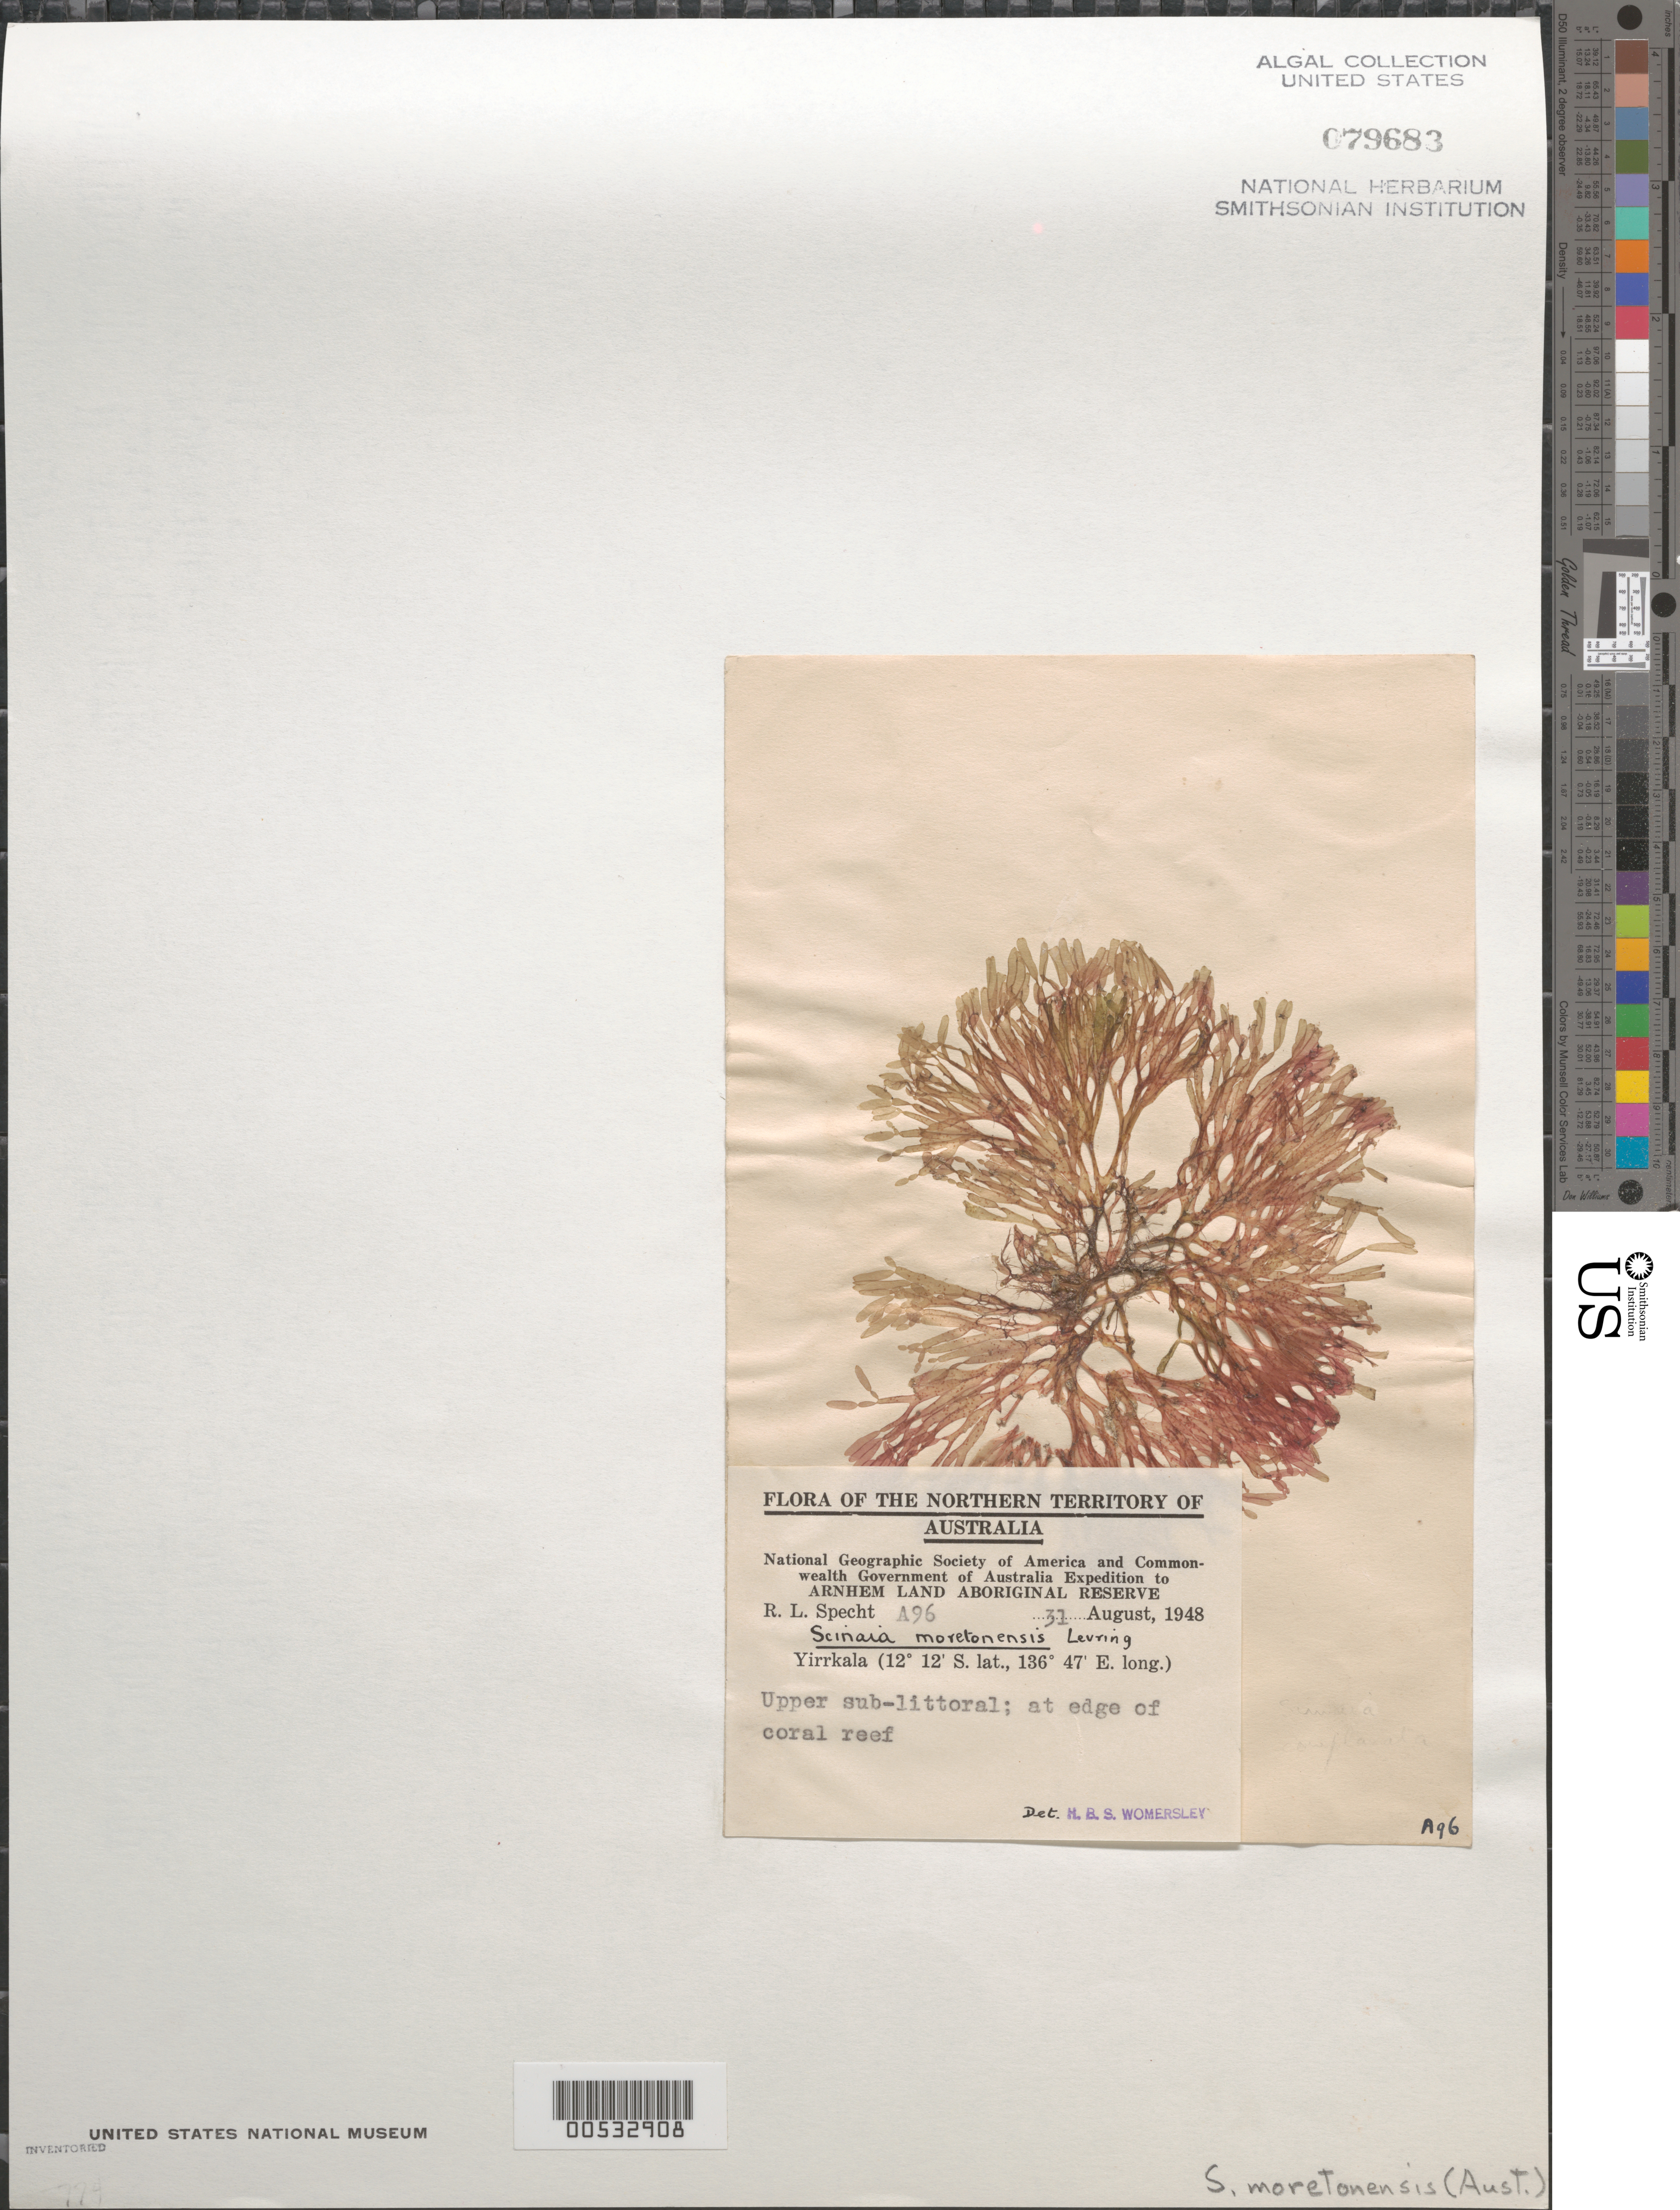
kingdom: Plantae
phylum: Rhodophyta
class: Florideophyceae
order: Nemaliales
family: Scinaiaceae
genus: Scinaia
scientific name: Scinaia moretonensis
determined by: Womersley, H. B. S.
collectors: R. L. Specht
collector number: A96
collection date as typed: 31 Aug 1948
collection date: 1948-08-31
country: Australia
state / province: Northern Territory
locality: Yirrkala, Arnhem Land Aboriginal Reserve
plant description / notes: National Geographic Society of America and Commonwealth Government of Australia Expedition to Arnhem Land Aboriginal Reserve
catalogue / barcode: US 79683